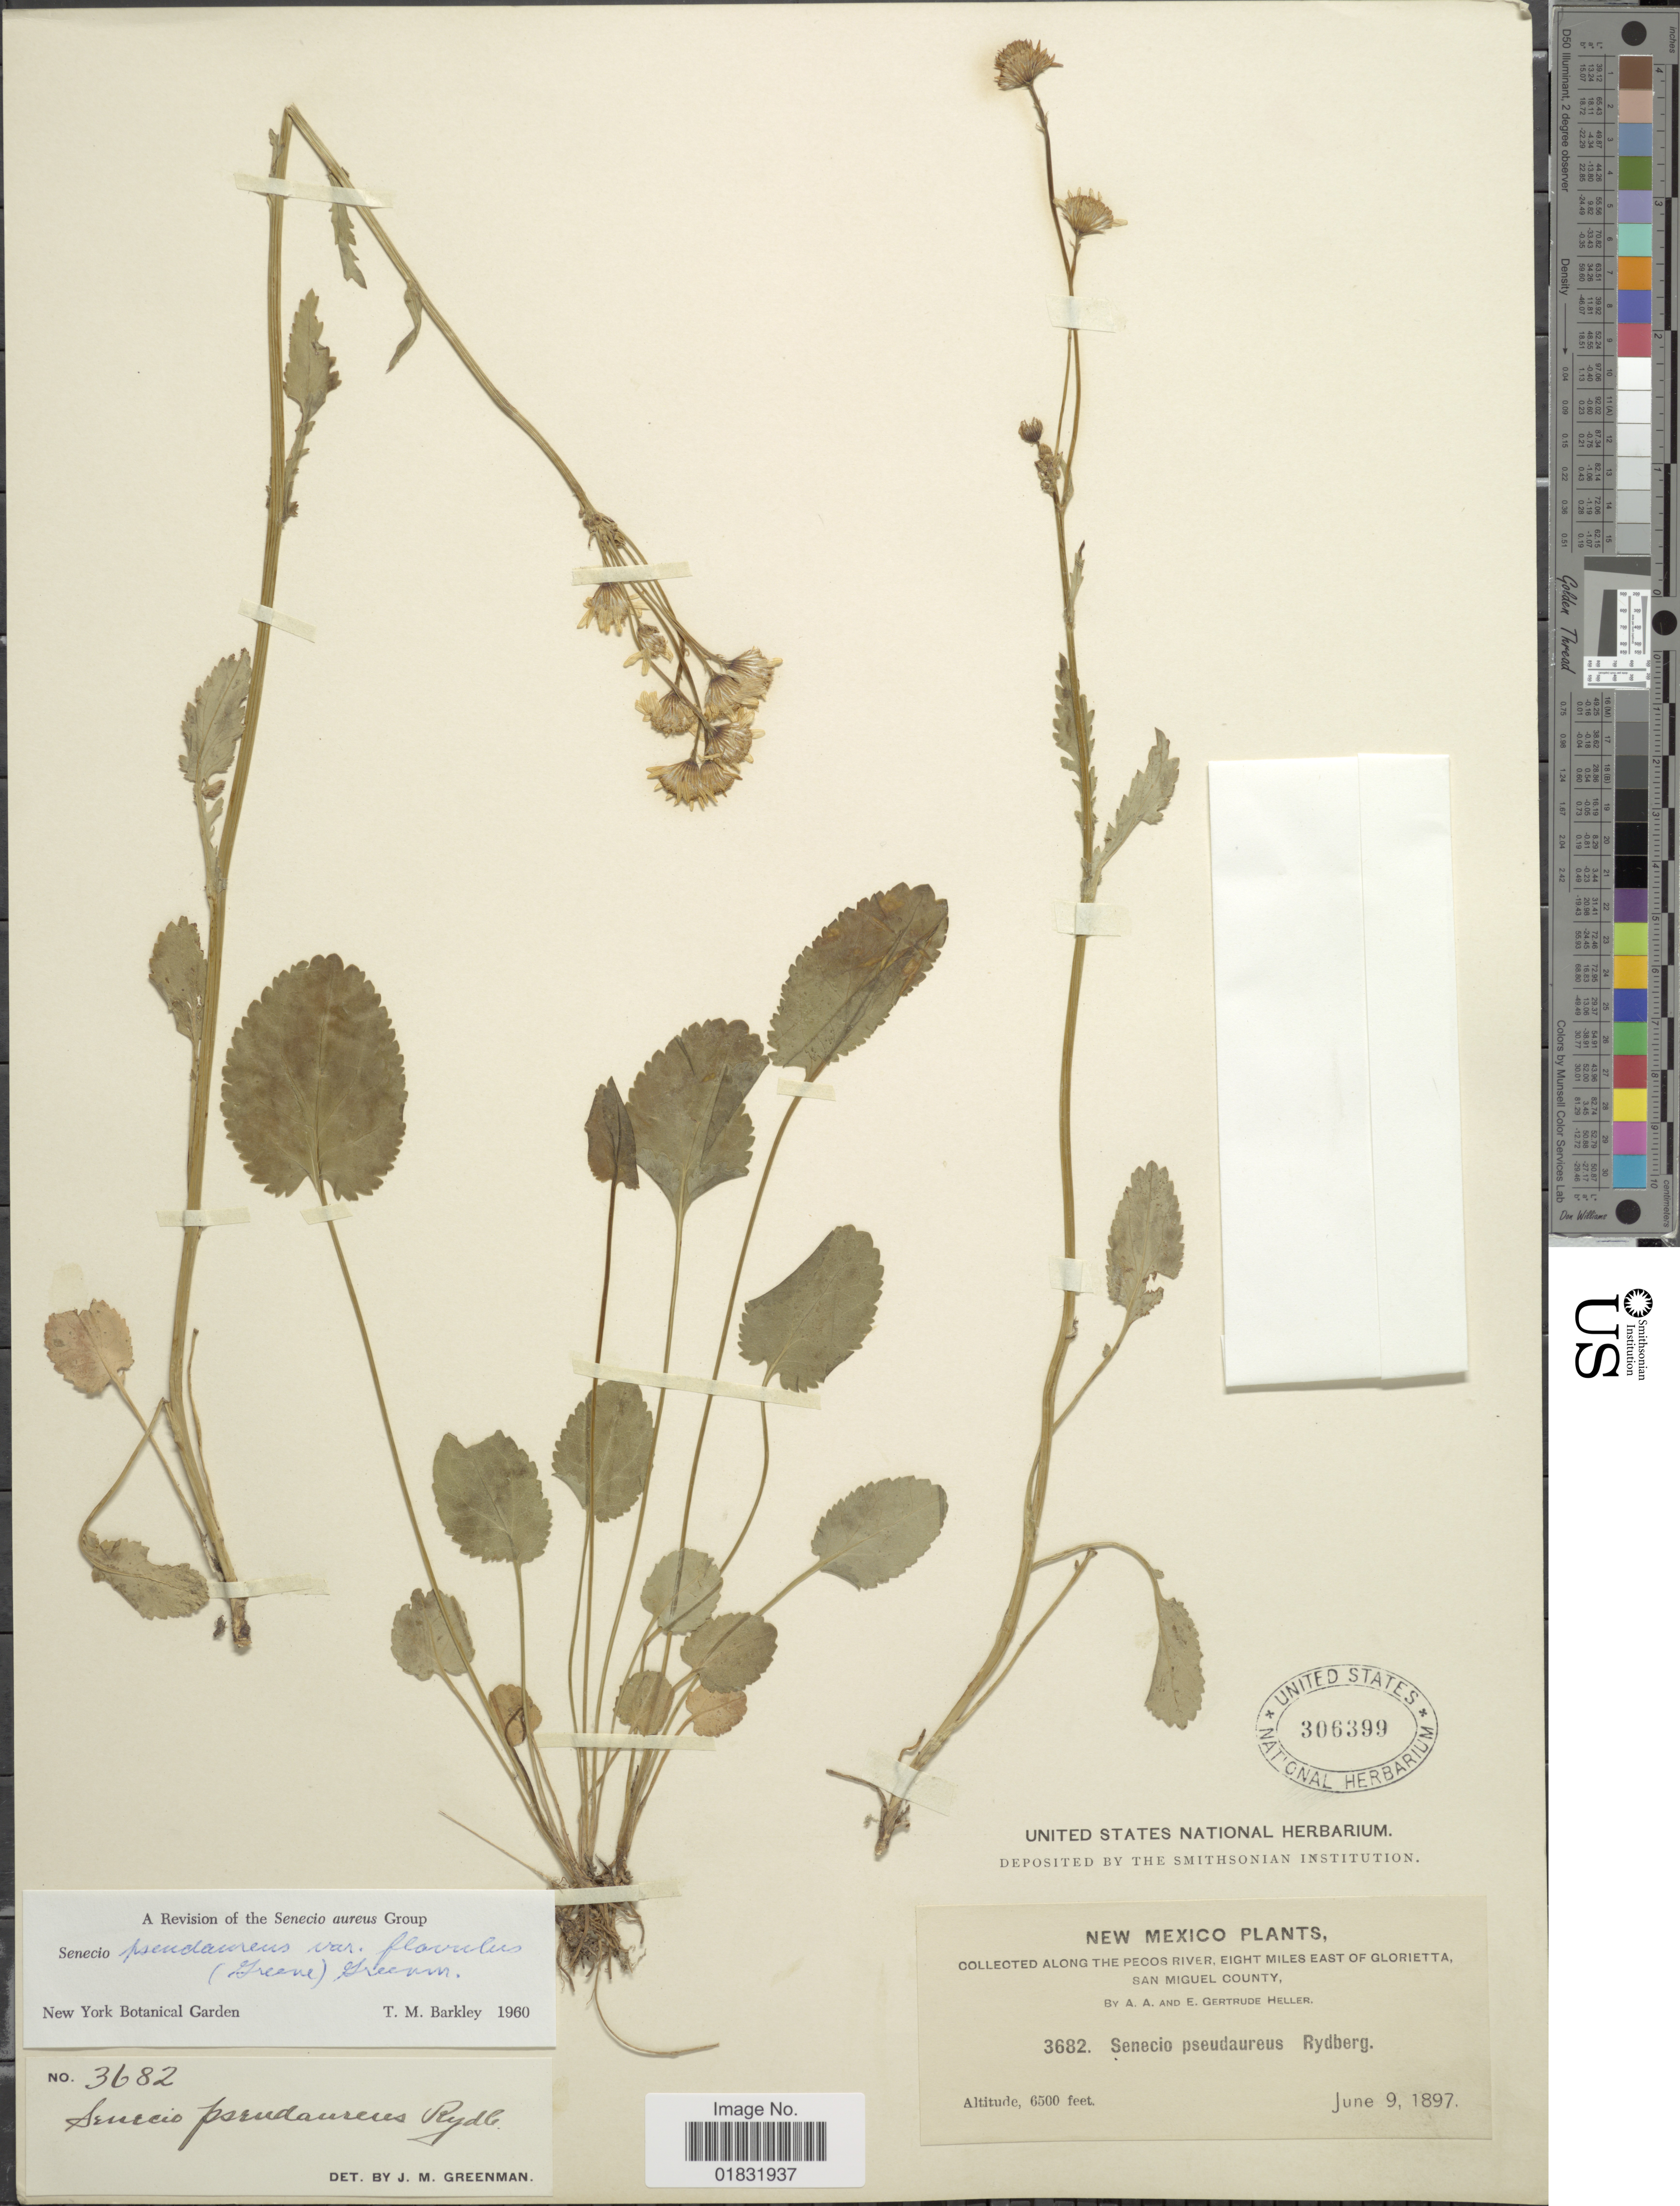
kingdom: Plantae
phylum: Tracheophyta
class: Magnoliopsida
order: Asterales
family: Asteraceae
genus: Packera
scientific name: Packera pseudaurea var. flavula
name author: (Greene) Trock & T.M. Barkley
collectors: A. A. Heller & E. G. Heller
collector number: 3682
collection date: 1897-06-09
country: United States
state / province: New Mexico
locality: Along the Pecos River, Eight Miles East of Glorietta, San Miguel County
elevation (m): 1981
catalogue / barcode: US 306399